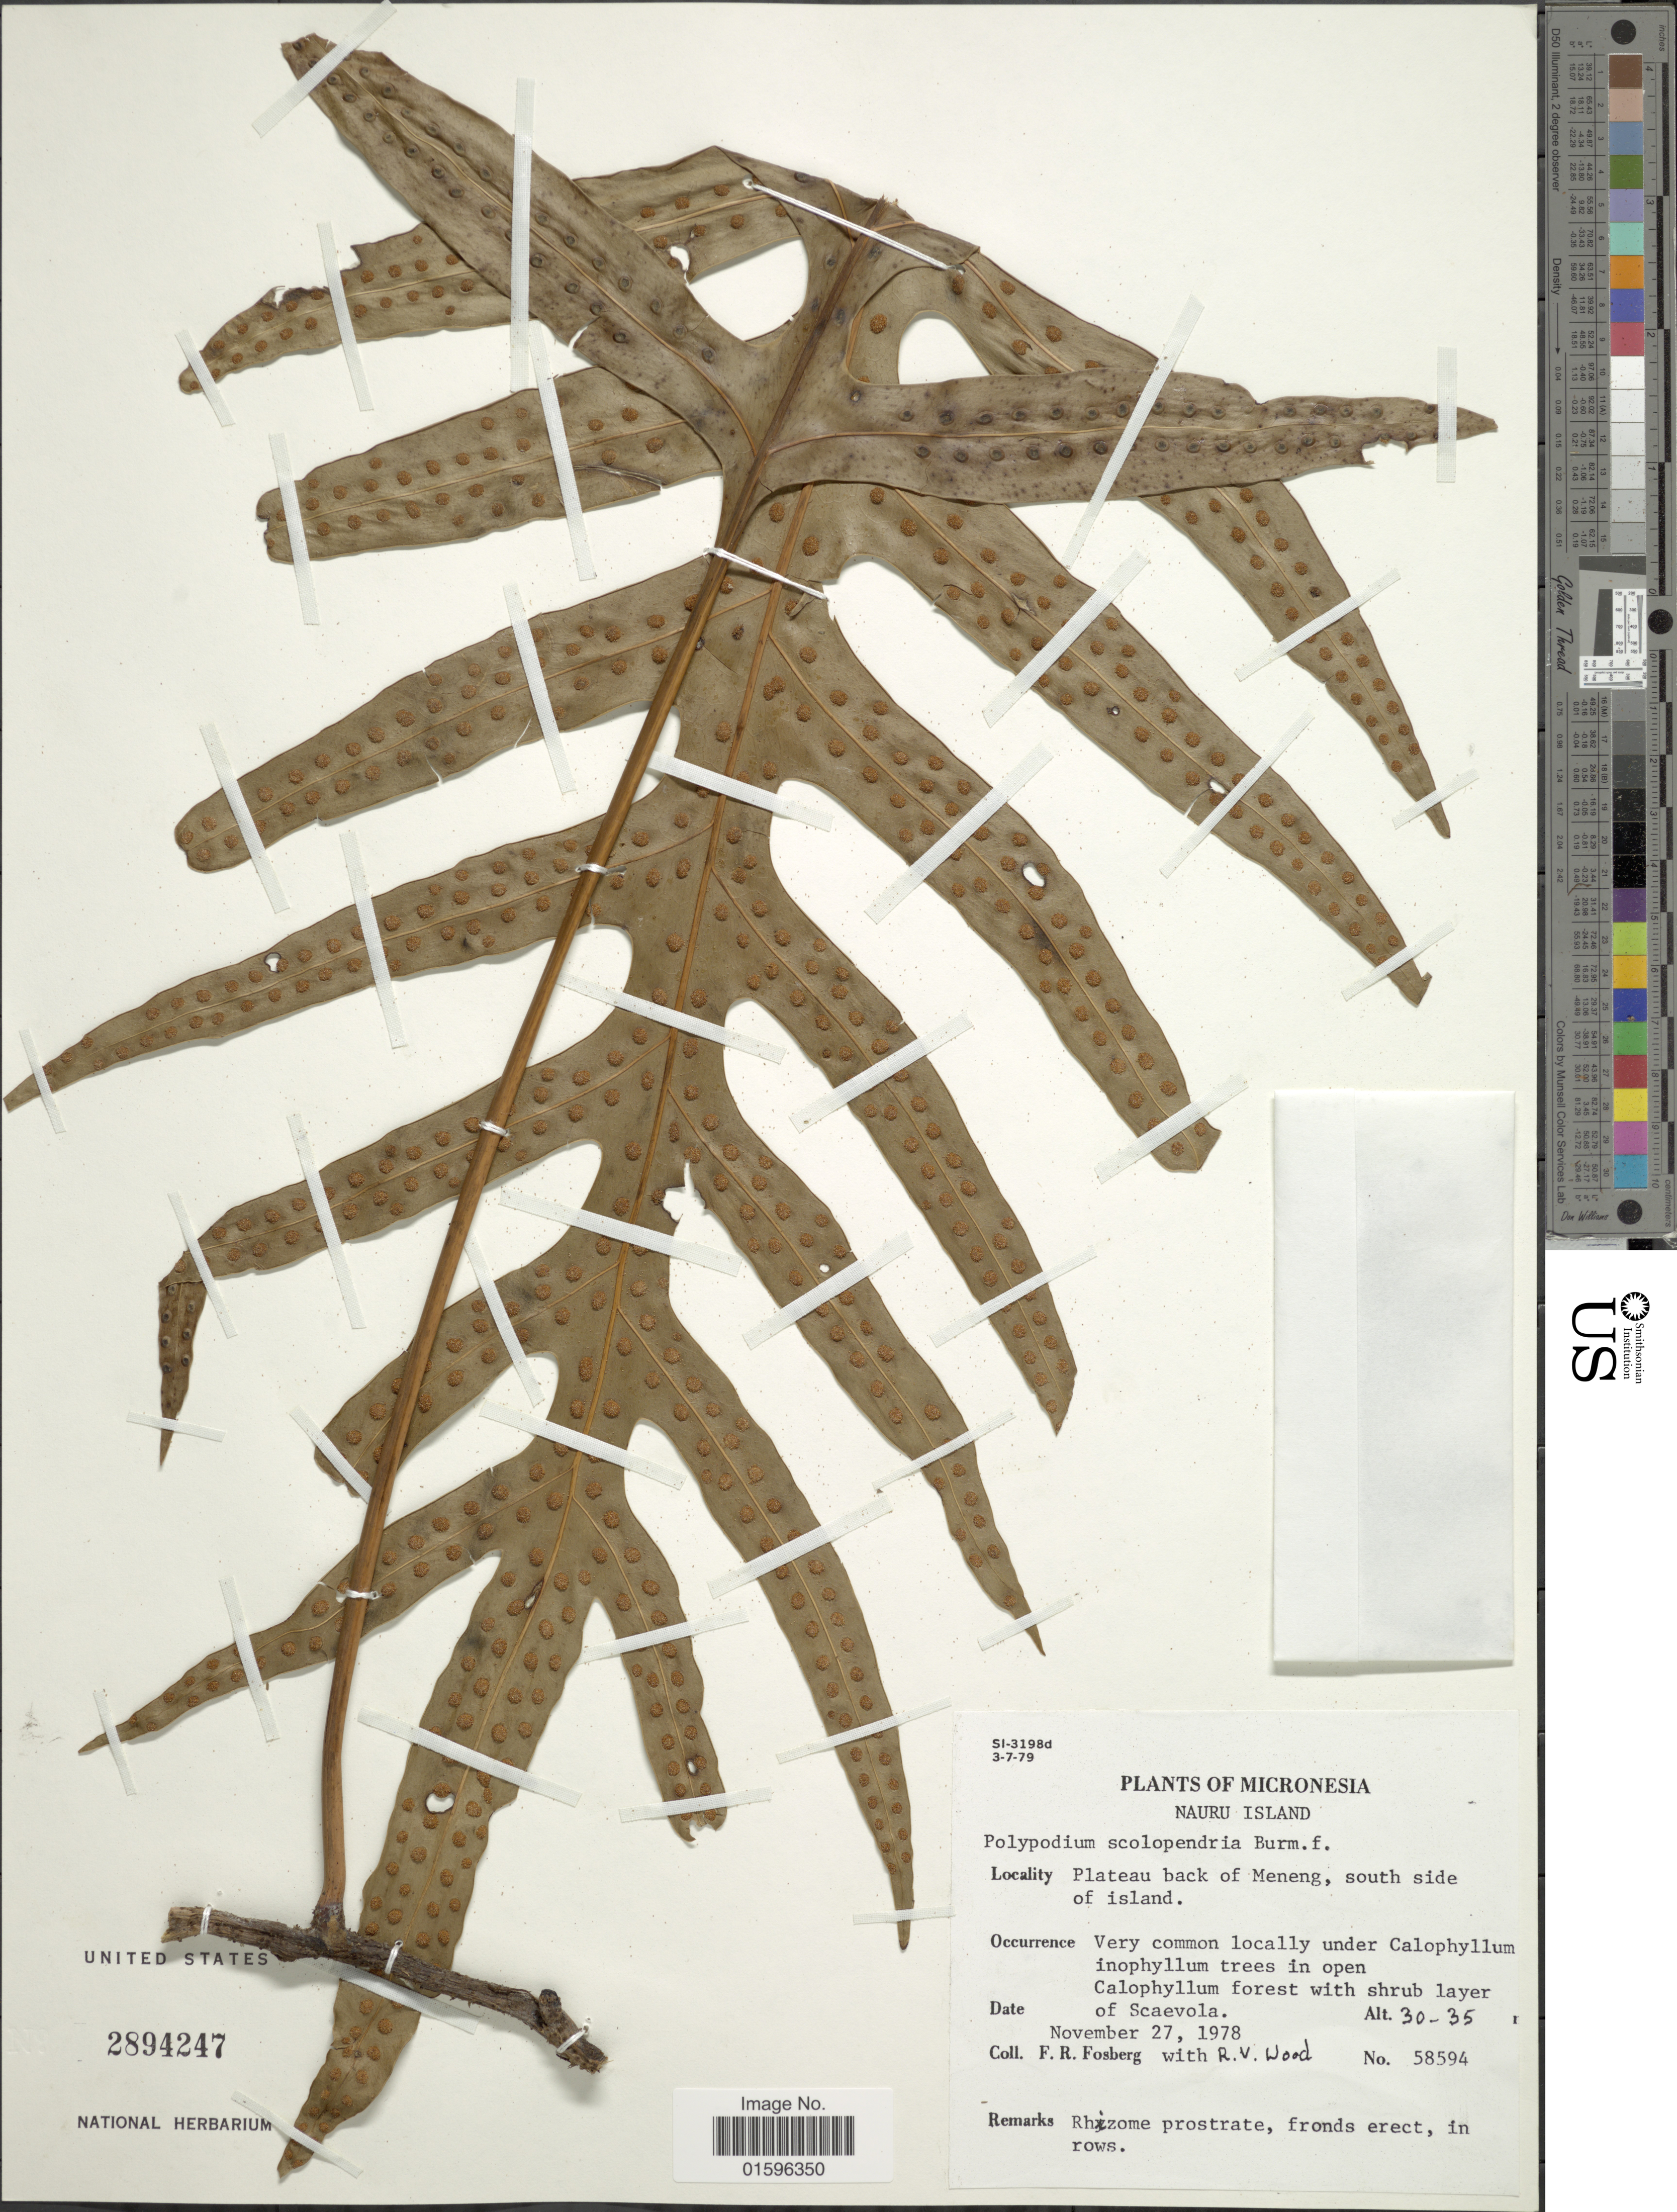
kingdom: Plantae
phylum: Tracheophyta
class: Polypodiopsida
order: Polypodiales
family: Polypodiaceae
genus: Polypodium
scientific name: Polypodium scolopendria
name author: Burm. f.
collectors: F. R. Fosberg & R. Wood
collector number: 58594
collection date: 1978-11-27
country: Micronesia, Federated States of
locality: Micronesia, Nauru Island, plaeteau back of Meneng, south sidfe of island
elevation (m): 30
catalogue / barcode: US 2894247